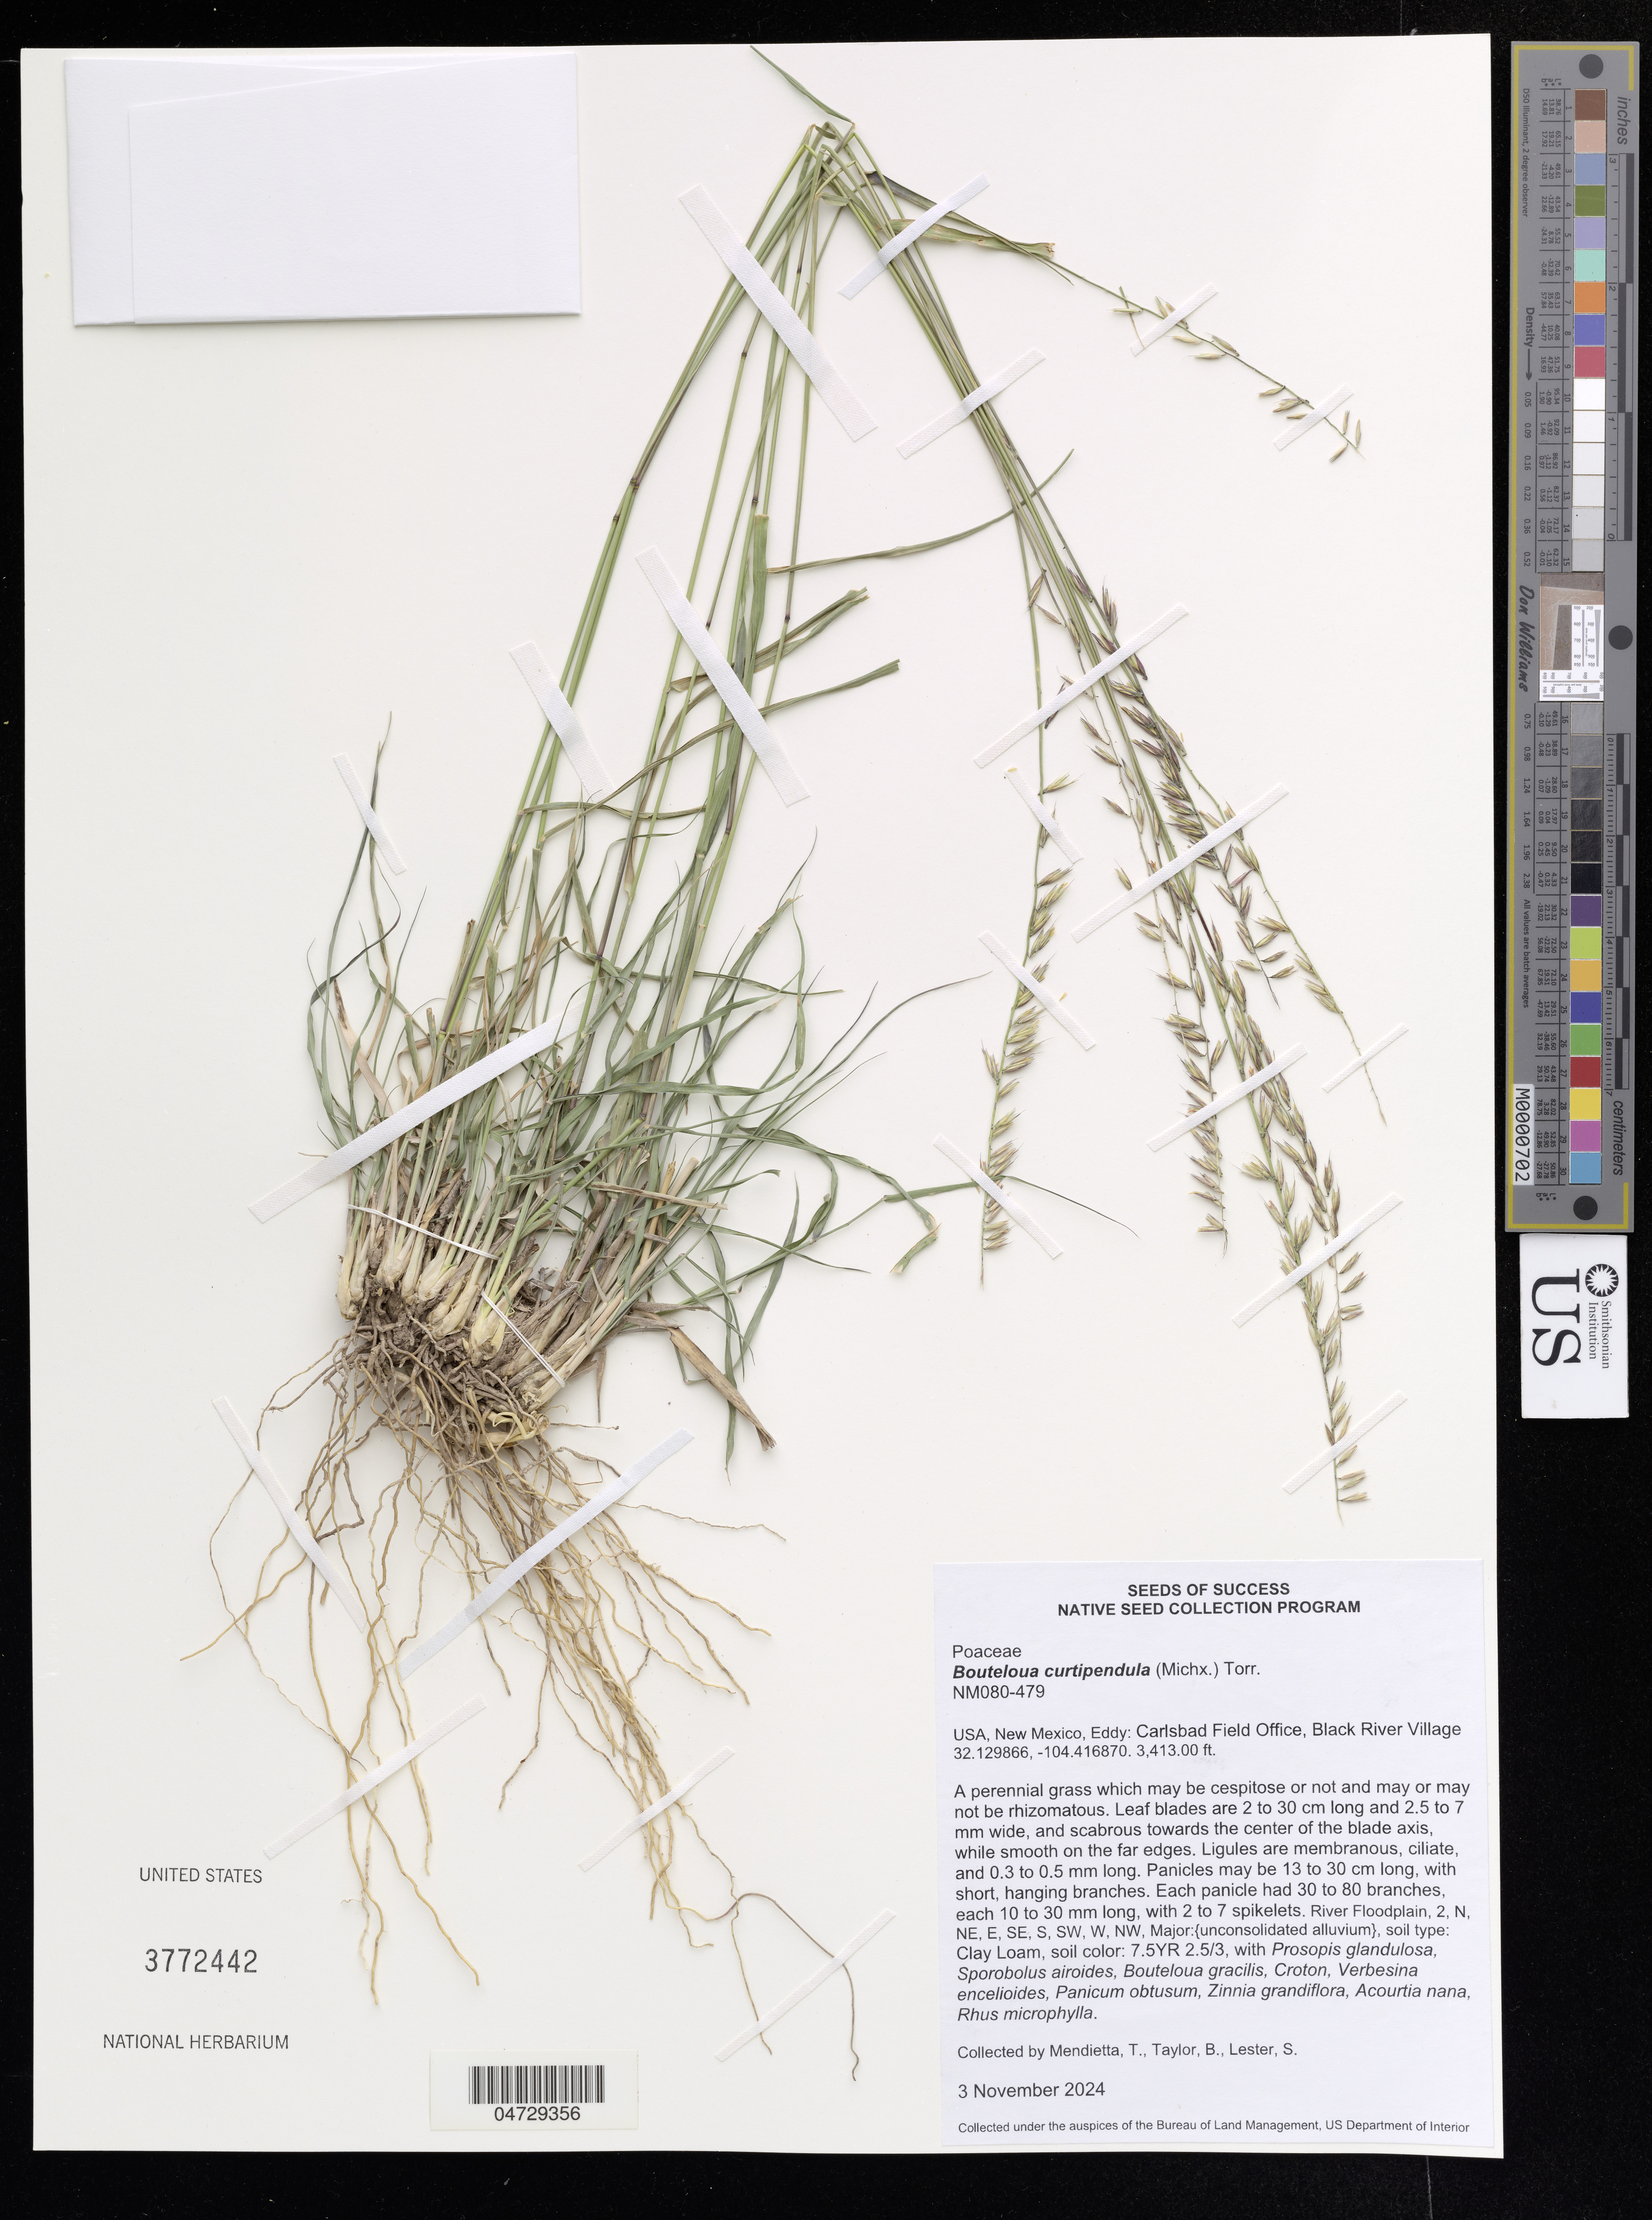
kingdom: Plantae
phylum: Tracheophyta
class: Liliopsida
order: Poales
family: Poaceae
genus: Bouteloua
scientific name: Bouteloua curtipendula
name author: (Michx.) Torr.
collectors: T. Mendietta, B. Taylor & S. Lester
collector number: NM080-479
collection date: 2024-11-03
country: United States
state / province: New Mexico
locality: Eddy: Carlsbad Field Office, Black River Village.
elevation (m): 1040.28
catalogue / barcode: US 3772442